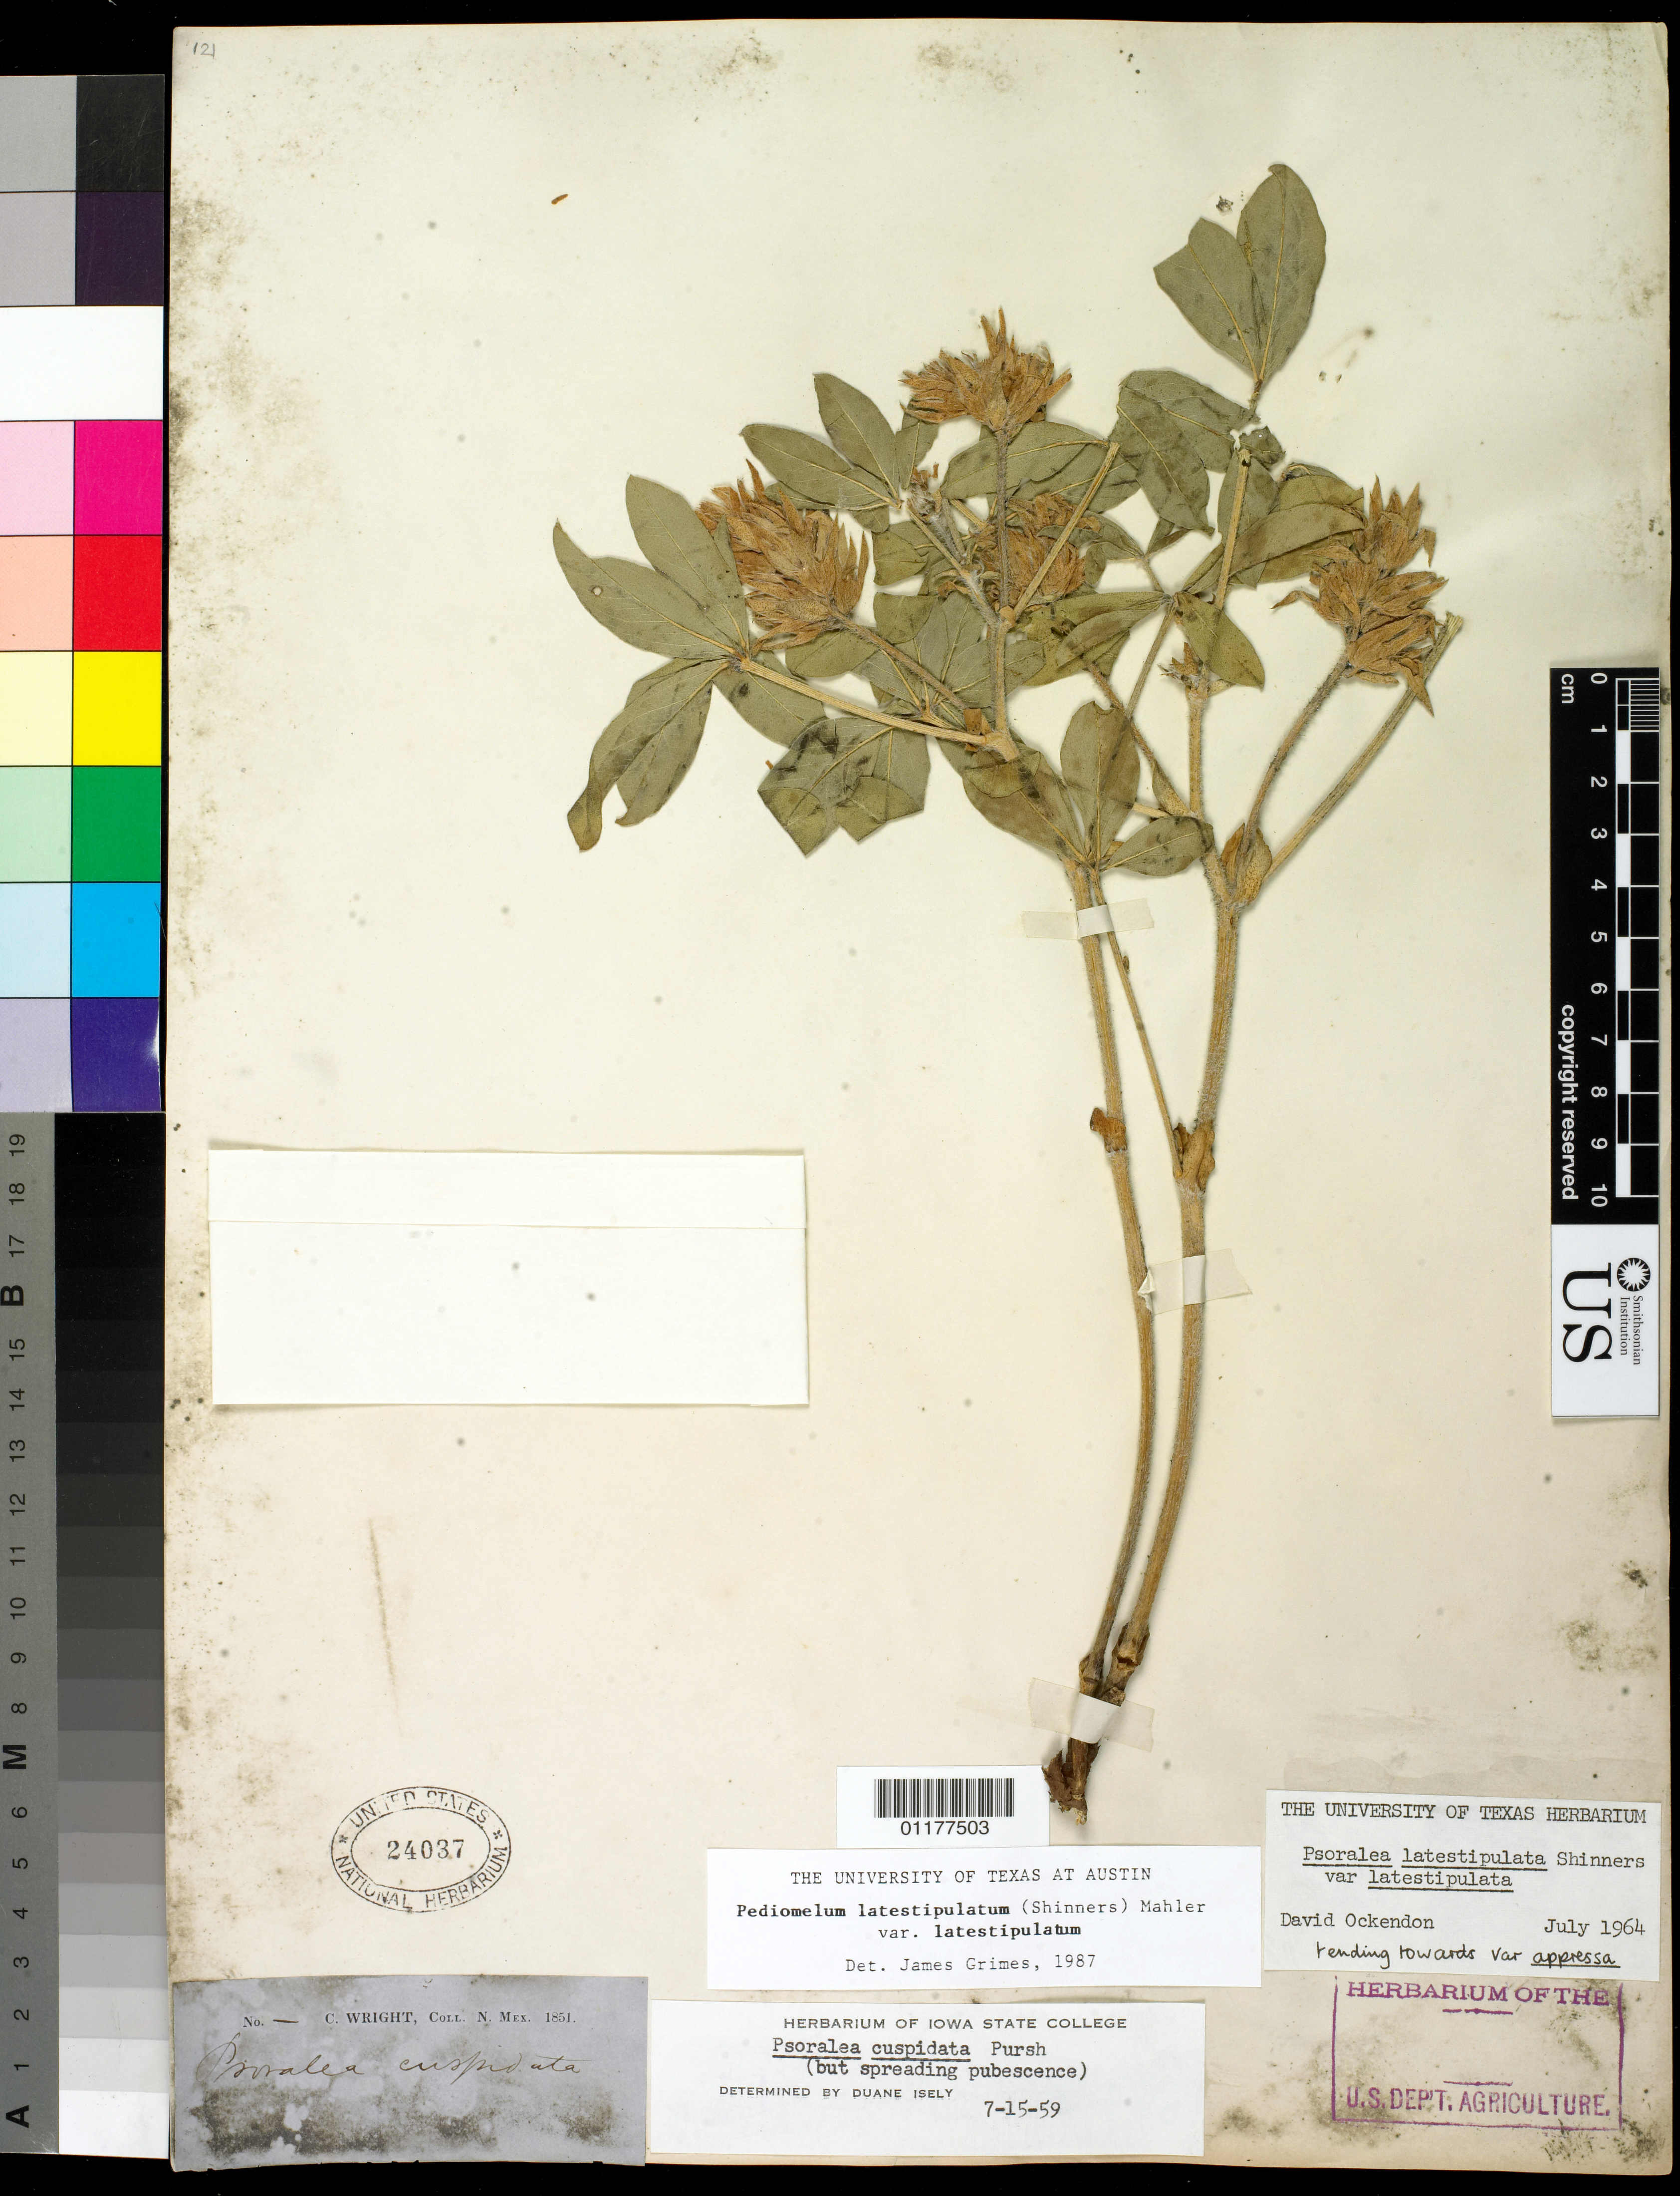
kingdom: Plantae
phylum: Tracheophyta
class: Magnoliopsida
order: Fabales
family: Fabaceae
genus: Pediomelum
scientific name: Pediomelum latestipulatum var. latestipulatum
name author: (Shinners) Mahler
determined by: Grimes, J.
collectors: C. Wright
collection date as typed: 1851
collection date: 1851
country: United States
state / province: New Mexico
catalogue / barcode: US 24037